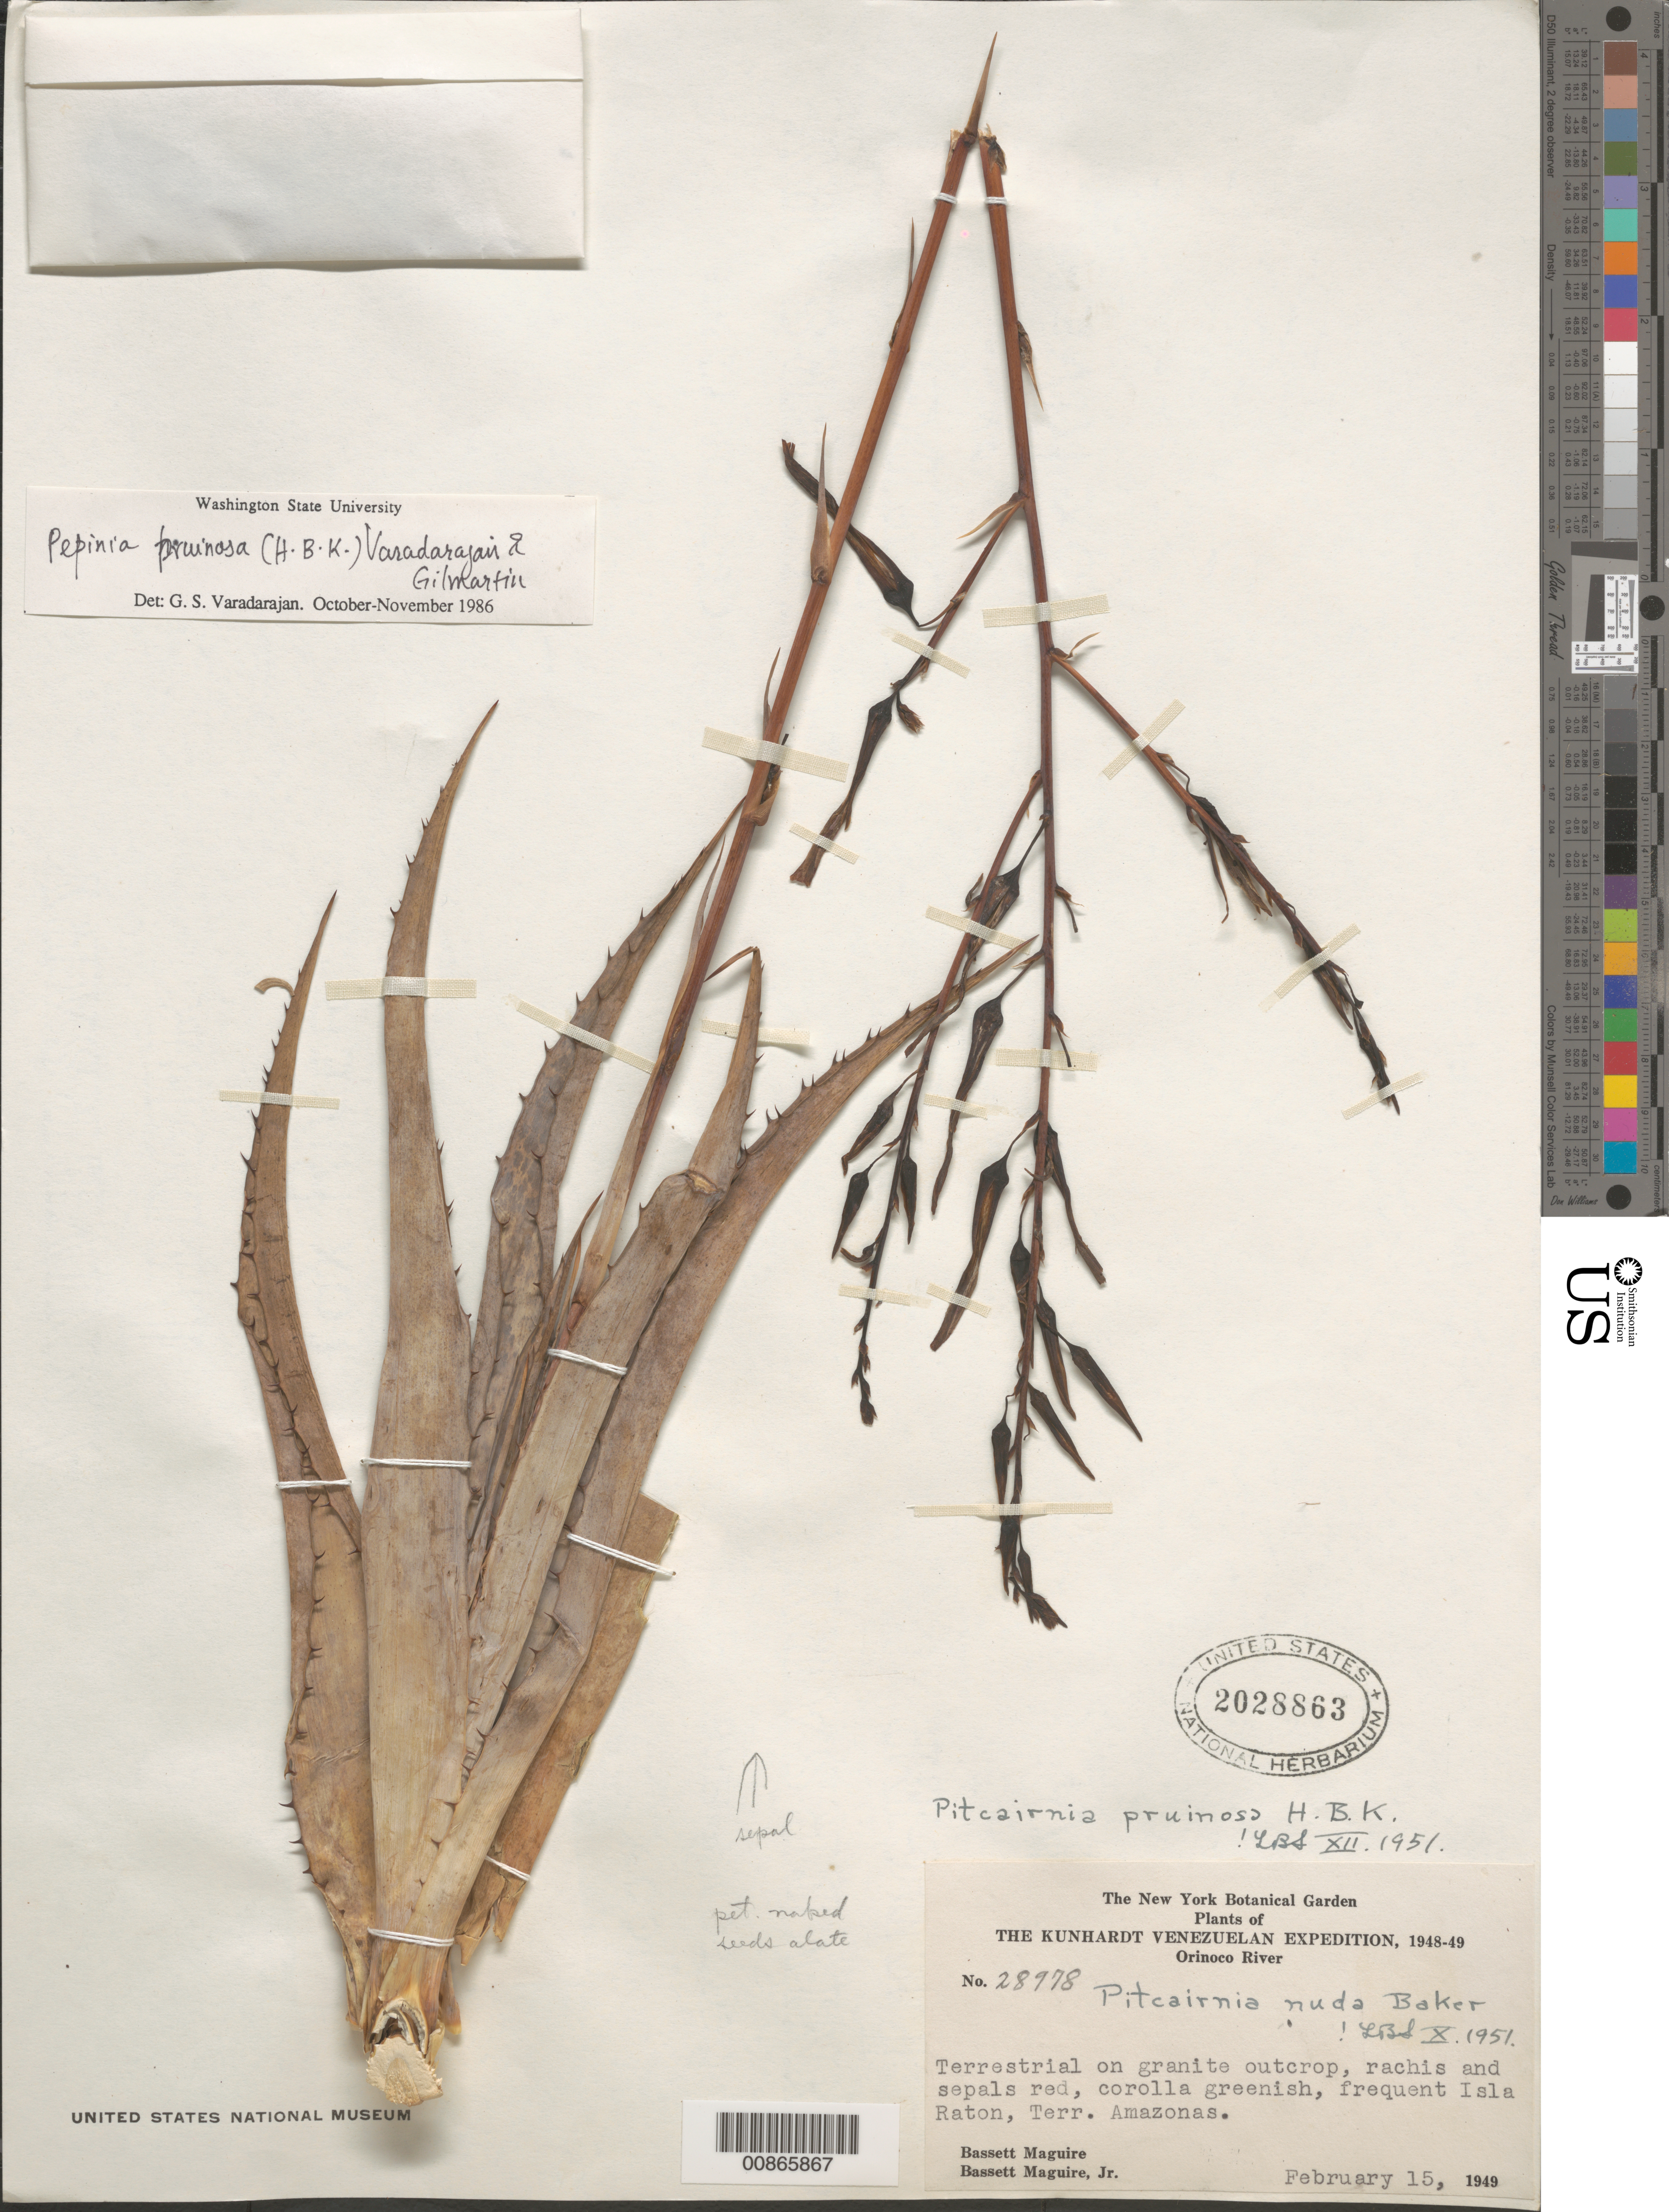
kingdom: Plantae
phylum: Tracheophyta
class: Liliopsida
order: Poales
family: Bromeliaceae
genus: Pitcairnia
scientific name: Pitcairnia pruinosa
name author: Kunth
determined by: Smith, Lyman B., (US), NMNH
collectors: B. Maguire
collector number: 28978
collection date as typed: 15-Feb-49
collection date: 1949-02-15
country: Venezuela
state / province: Amazonas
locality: Río Cuao, Río Orinoco, Isla Ratón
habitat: Granite outcrop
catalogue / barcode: US 2028863